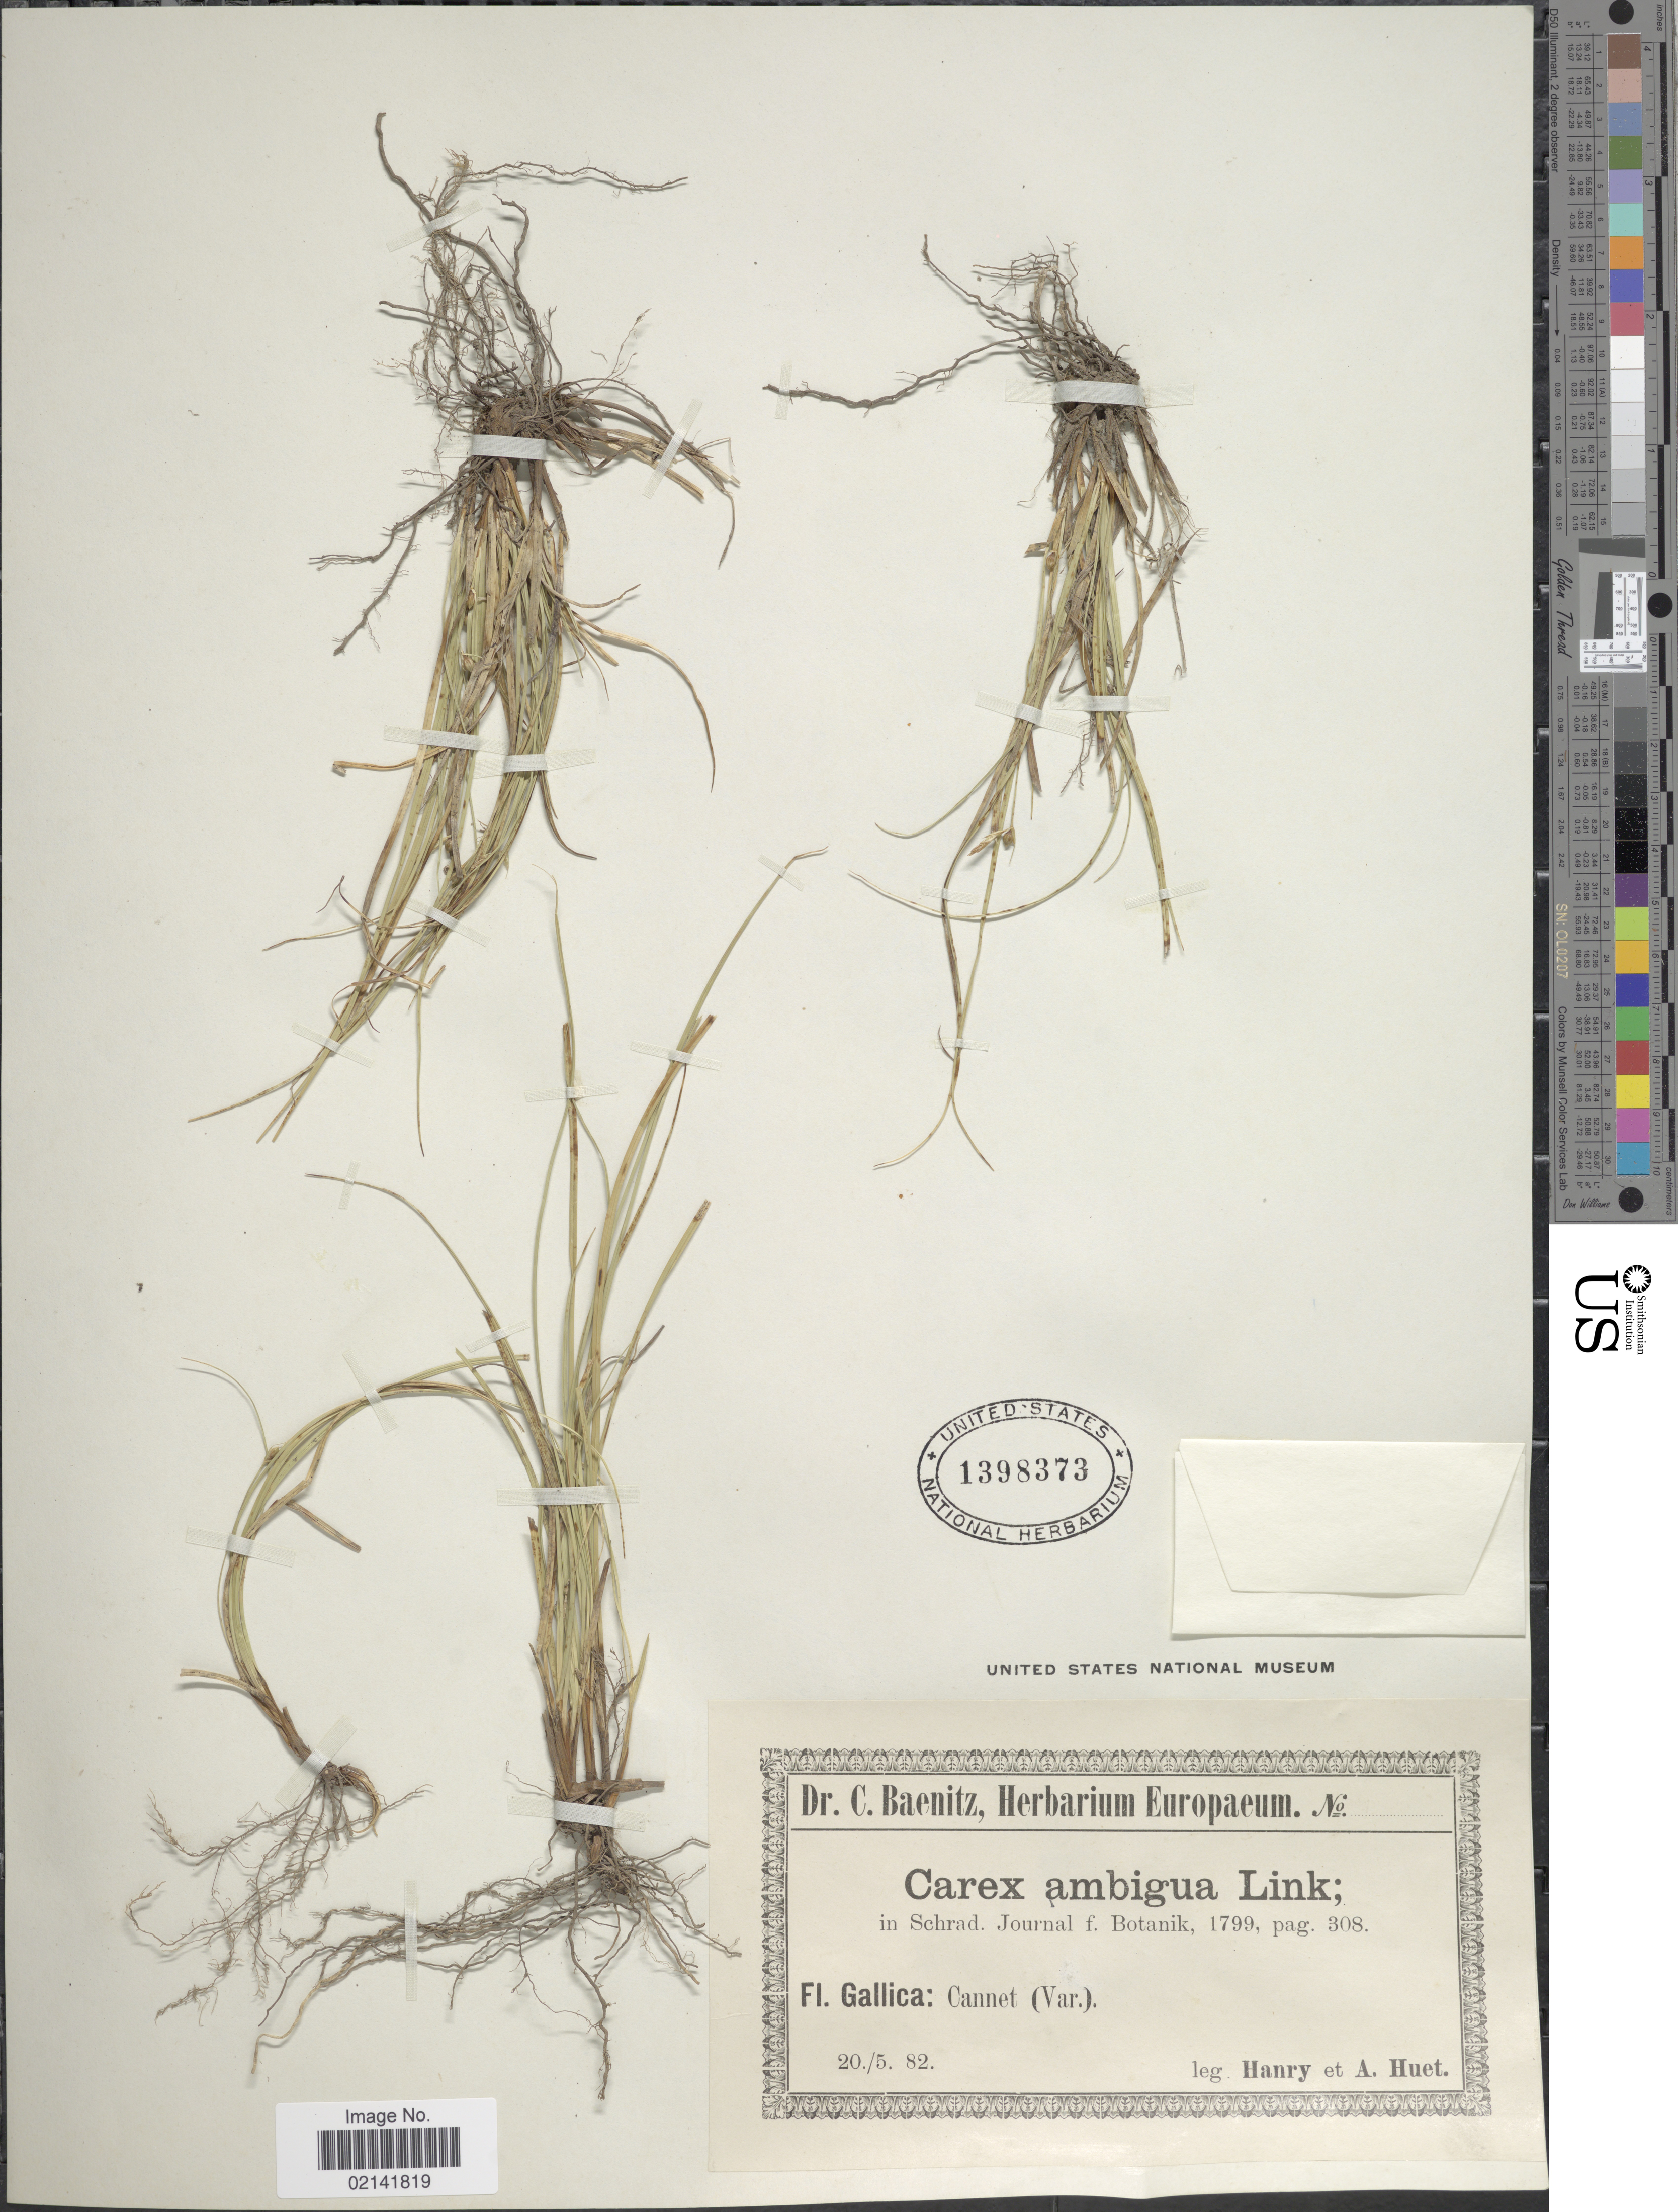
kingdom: Plantae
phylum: Tracheophyta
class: Liliopsida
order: Poales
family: Cyperaceae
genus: Carex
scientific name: Carex oedipostyla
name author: Duval-Jouve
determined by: Strong, Mark T., (BOT), Smithsonian Institution - National Museum of Natural History (UNITED STATES)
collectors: -. Hanry & A. Huet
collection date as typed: Transcribed d/m/y: 20/5/82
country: France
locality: Gallica: Cannet (Var.)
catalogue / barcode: US 1398373